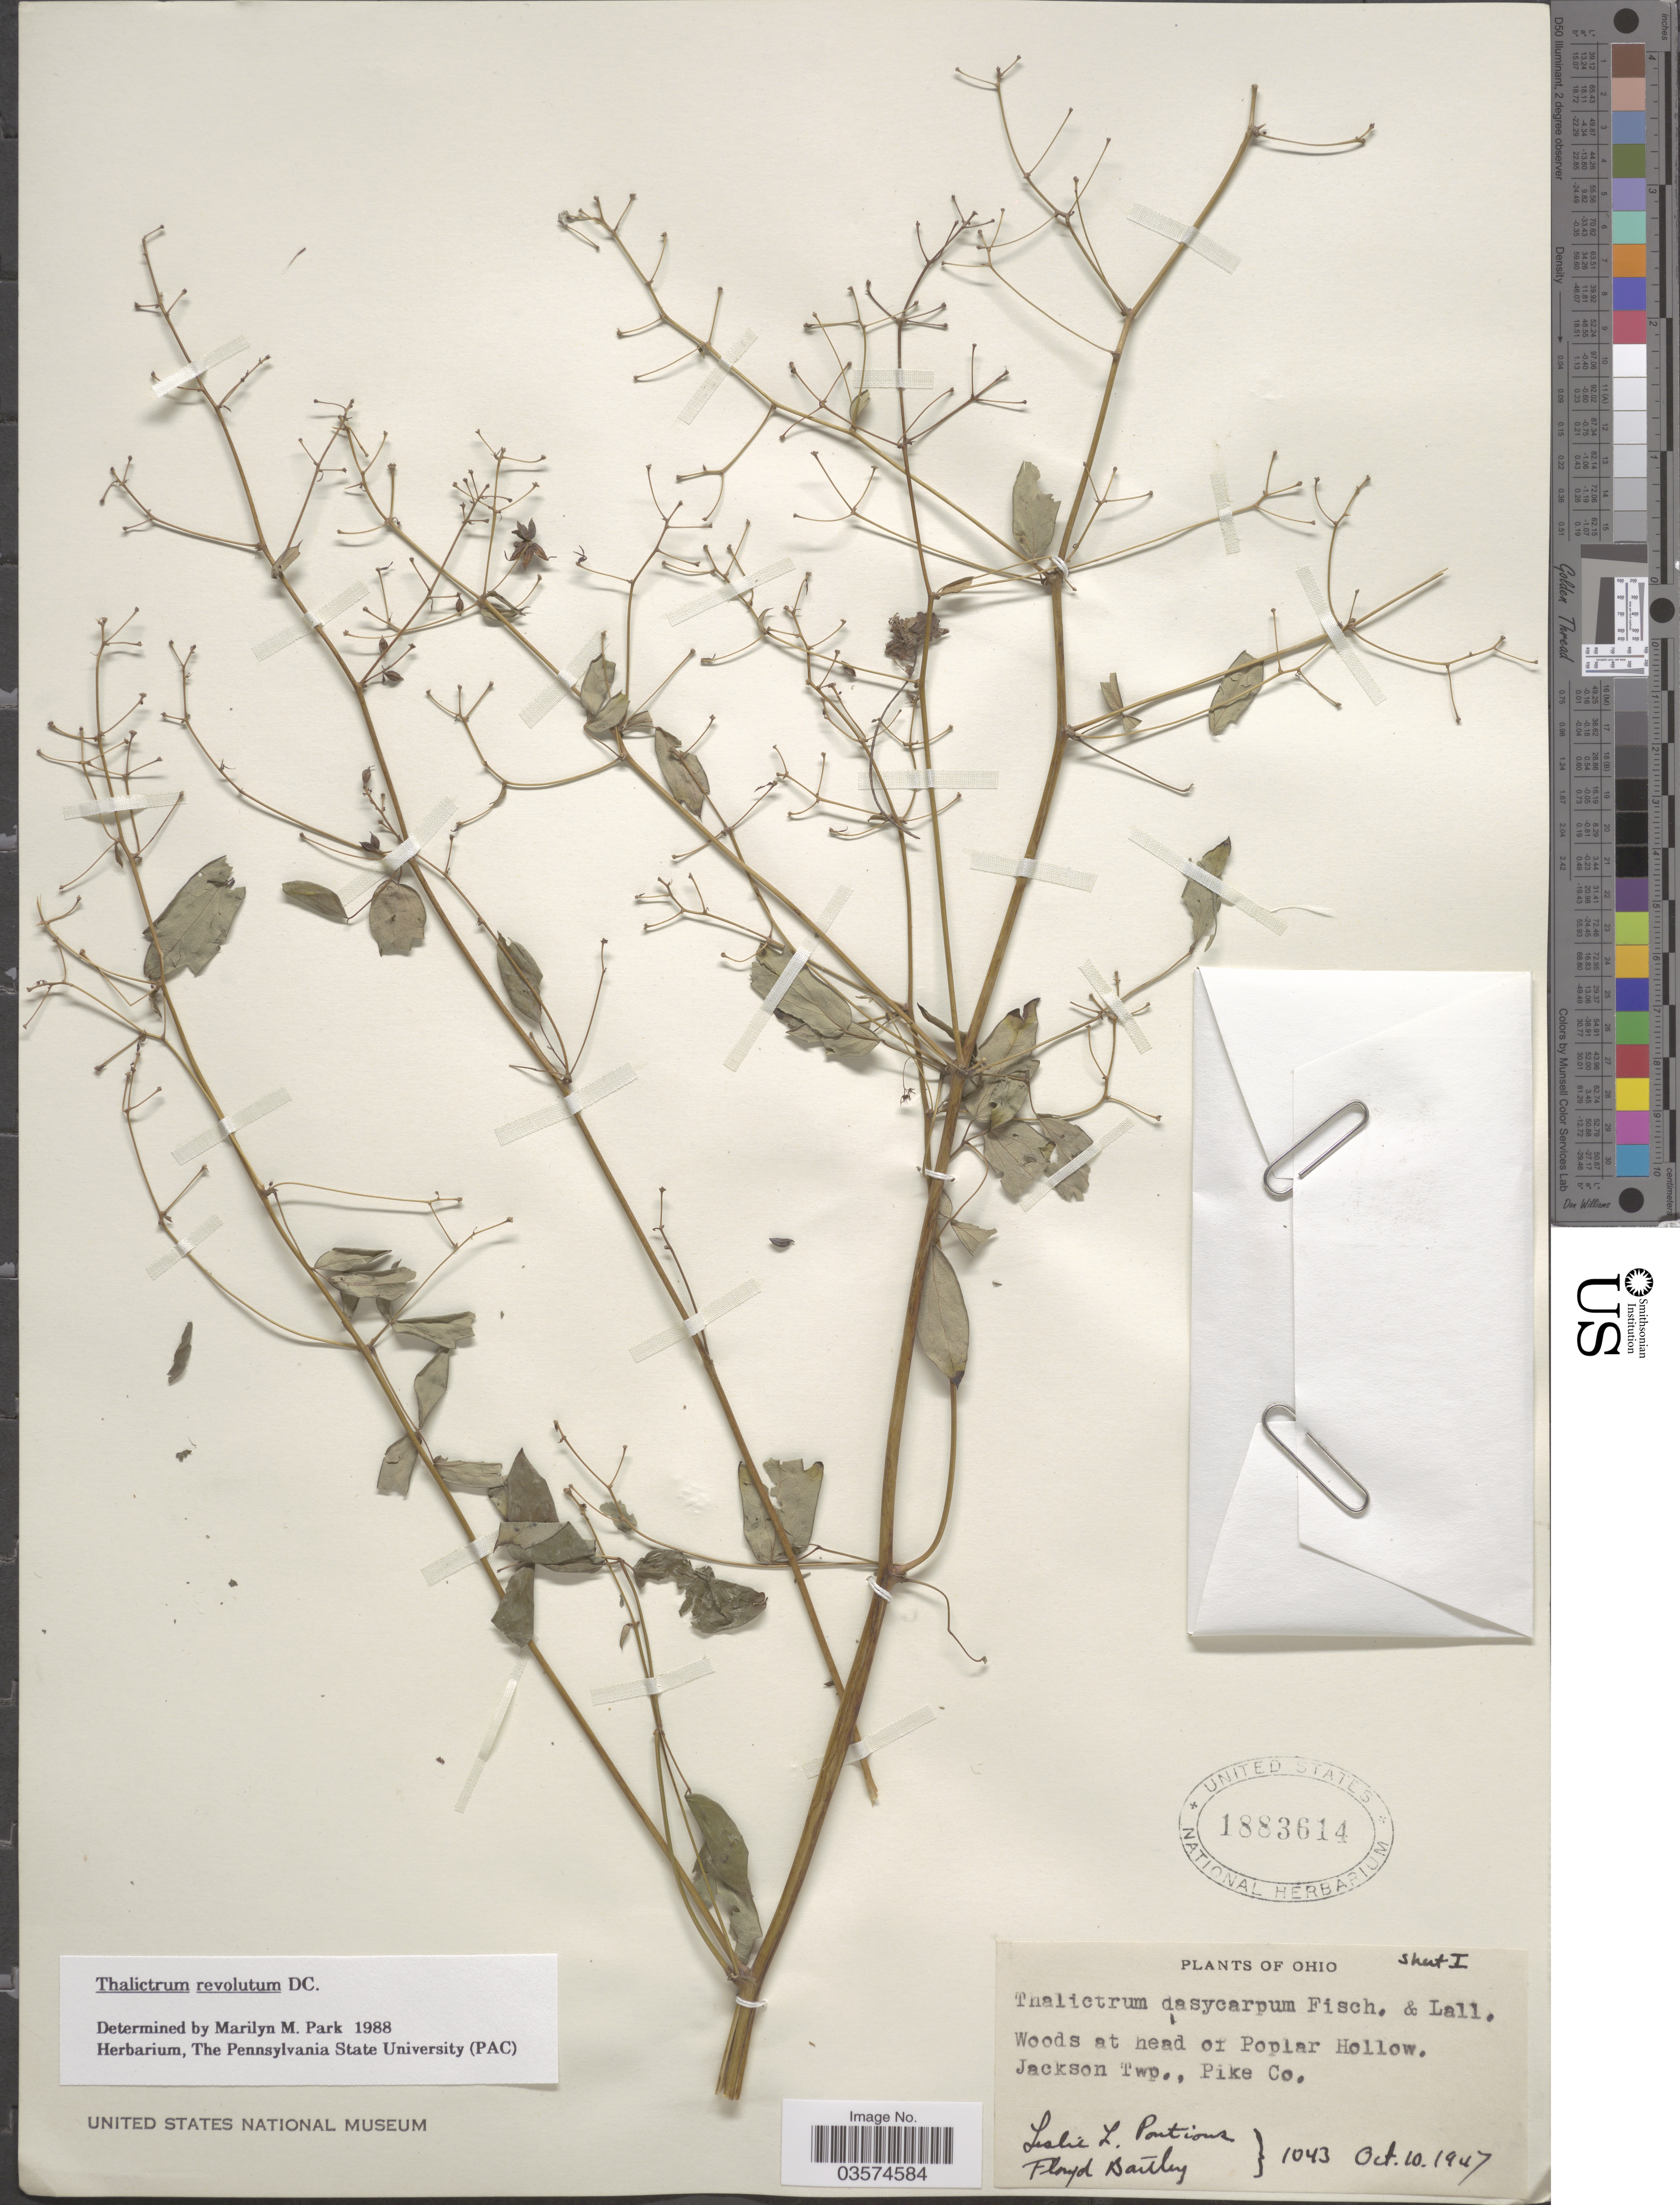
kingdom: Plantae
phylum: Tracheophyta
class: Magnoliopsida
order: Ranunculales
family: Ranunculaceae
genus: Thalictrum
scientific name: Thalictrum amphibolum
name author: Greene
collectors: L. L. Pontious & F. Bartley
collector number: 1043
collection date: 1947-10-10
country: United States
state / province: Ohio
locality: Woods at head or Poplar Hollow Jackson Twp., Pike Co.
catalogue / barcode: US 1883614